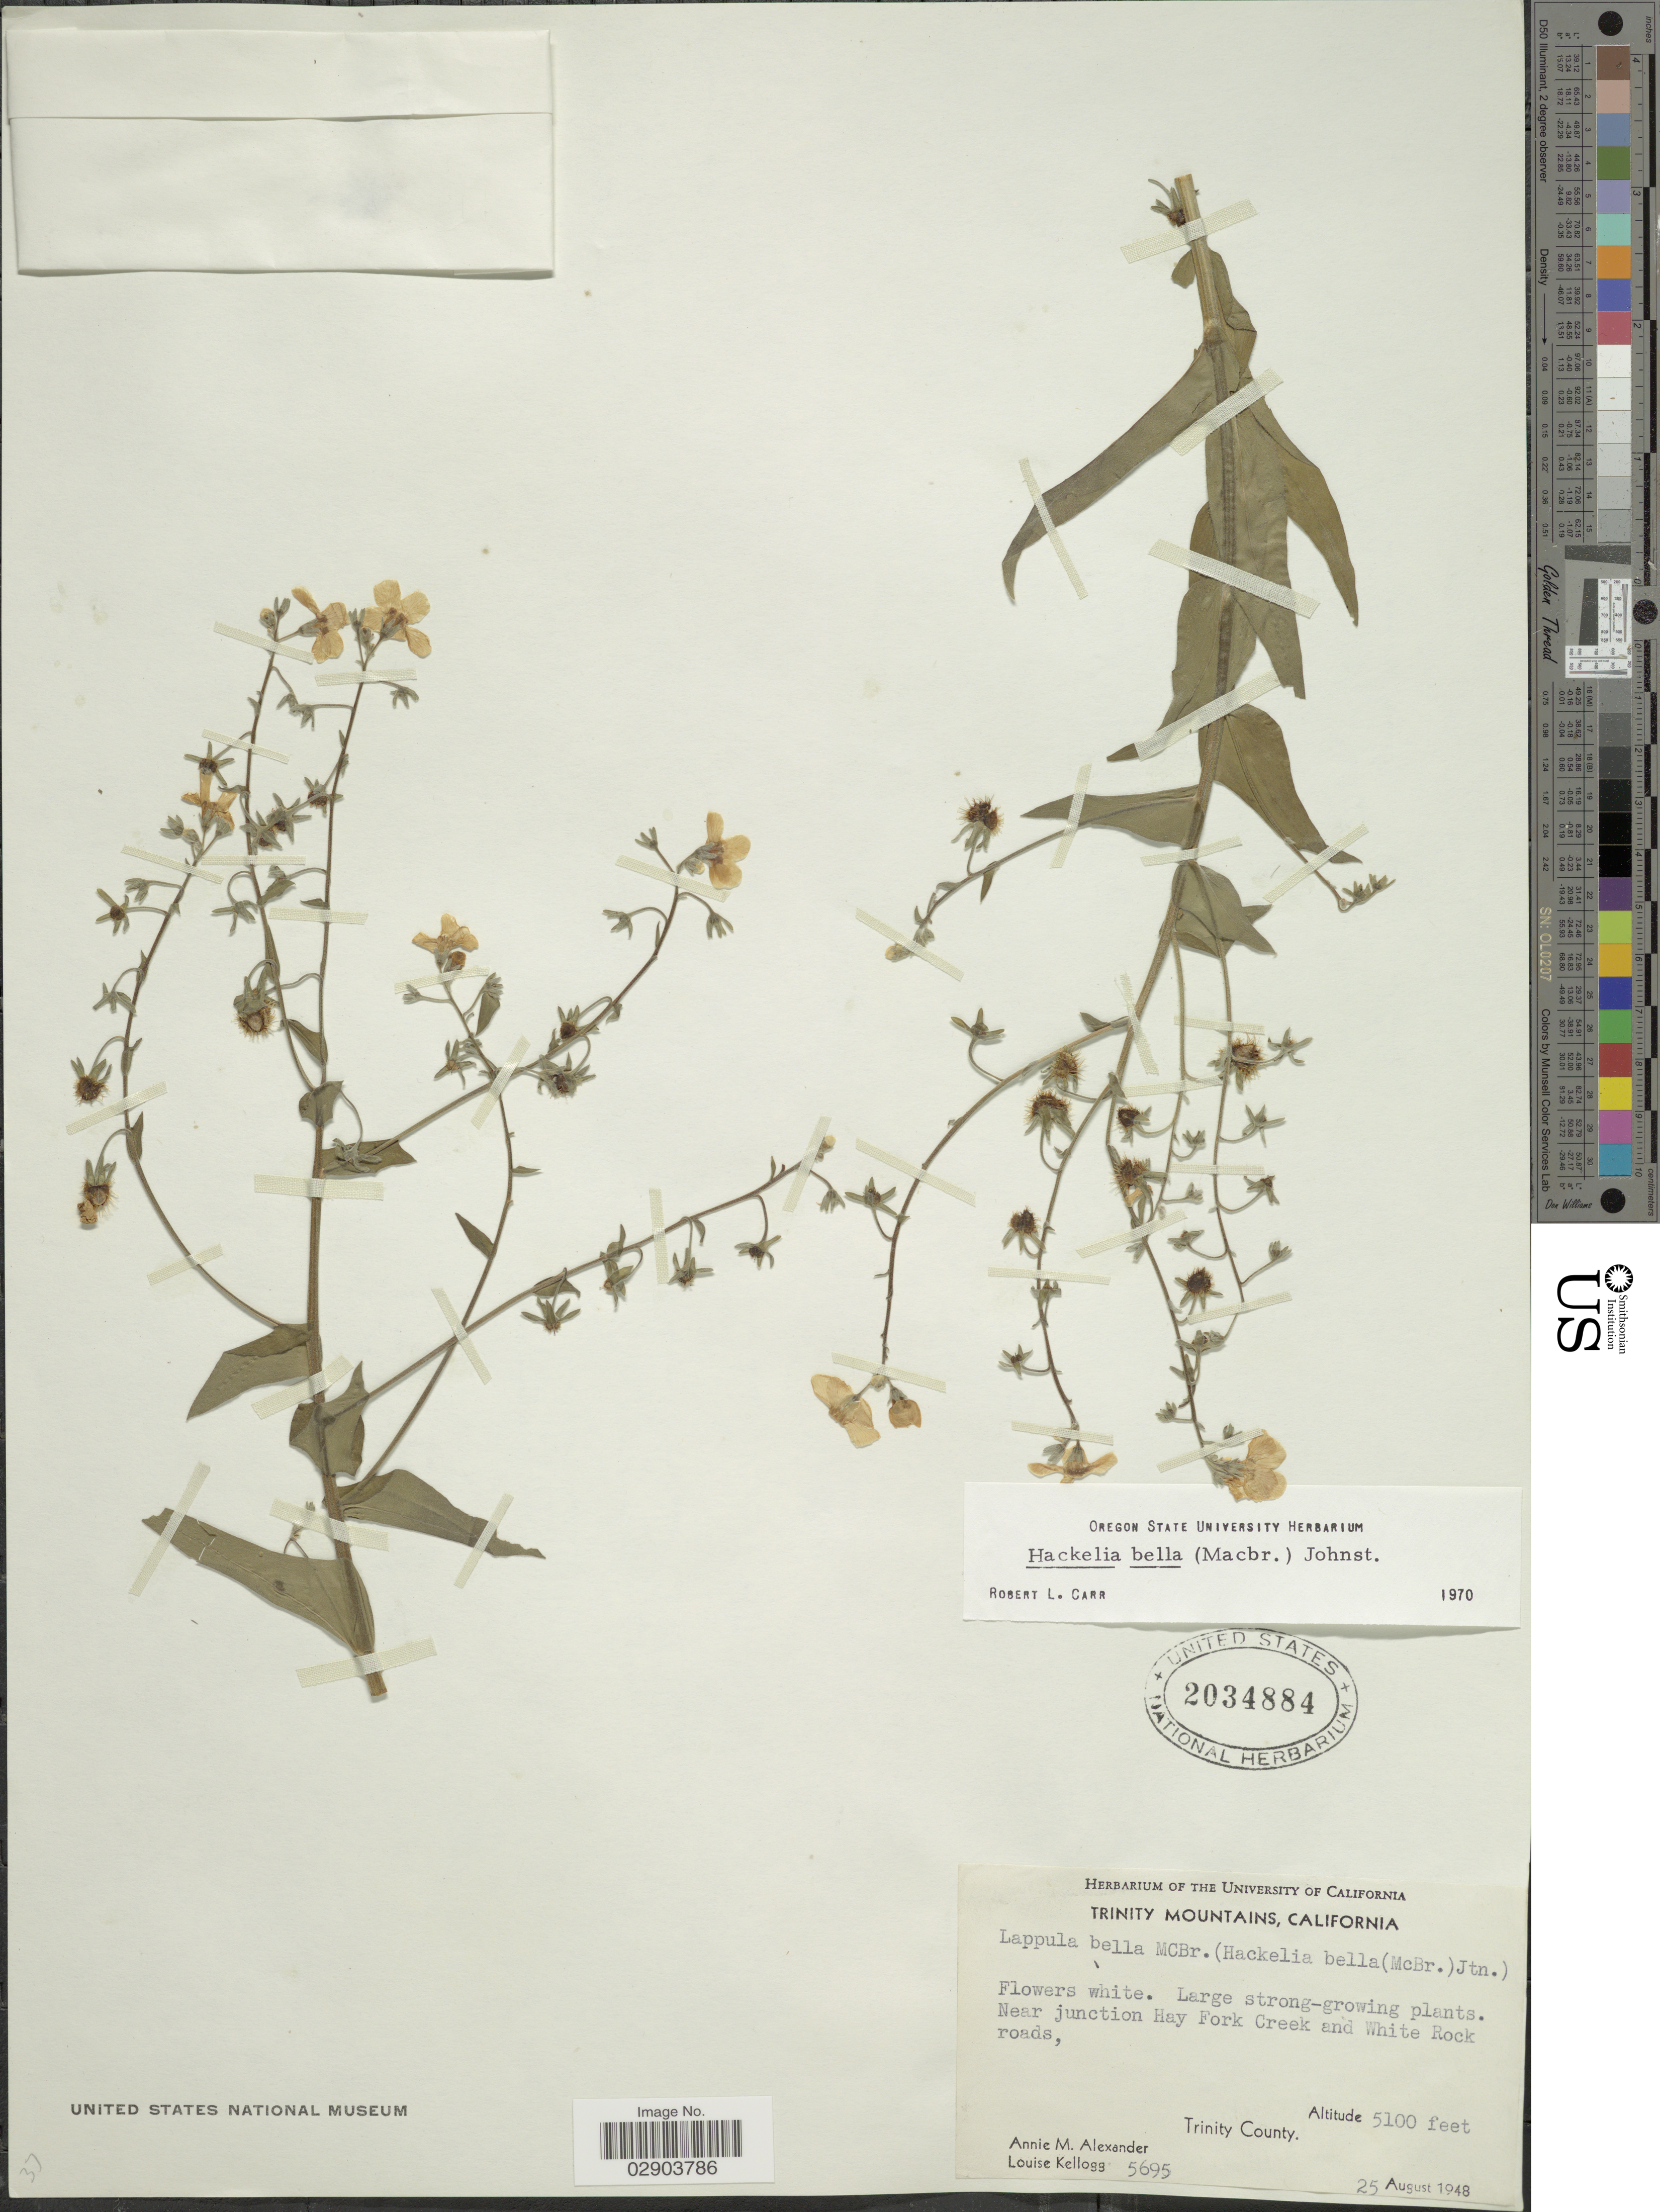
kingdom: Plantae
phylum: Tracheophyta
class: Magnoliopsida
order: Boraginales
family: Boraginaceae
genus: Hackelia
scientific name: Hackelia bella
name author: (J.F. Macbr.) I.M. Johnst.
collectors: A. M. Alexander & L. Kellogg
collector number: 5695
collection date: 1948-08-25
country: United States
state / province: California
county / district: Trinity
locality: Trinity Mountains, Near Junction Hay Fork Creek and White Rock roads, Trinity County.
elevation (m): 1554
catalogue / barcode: US 2034884